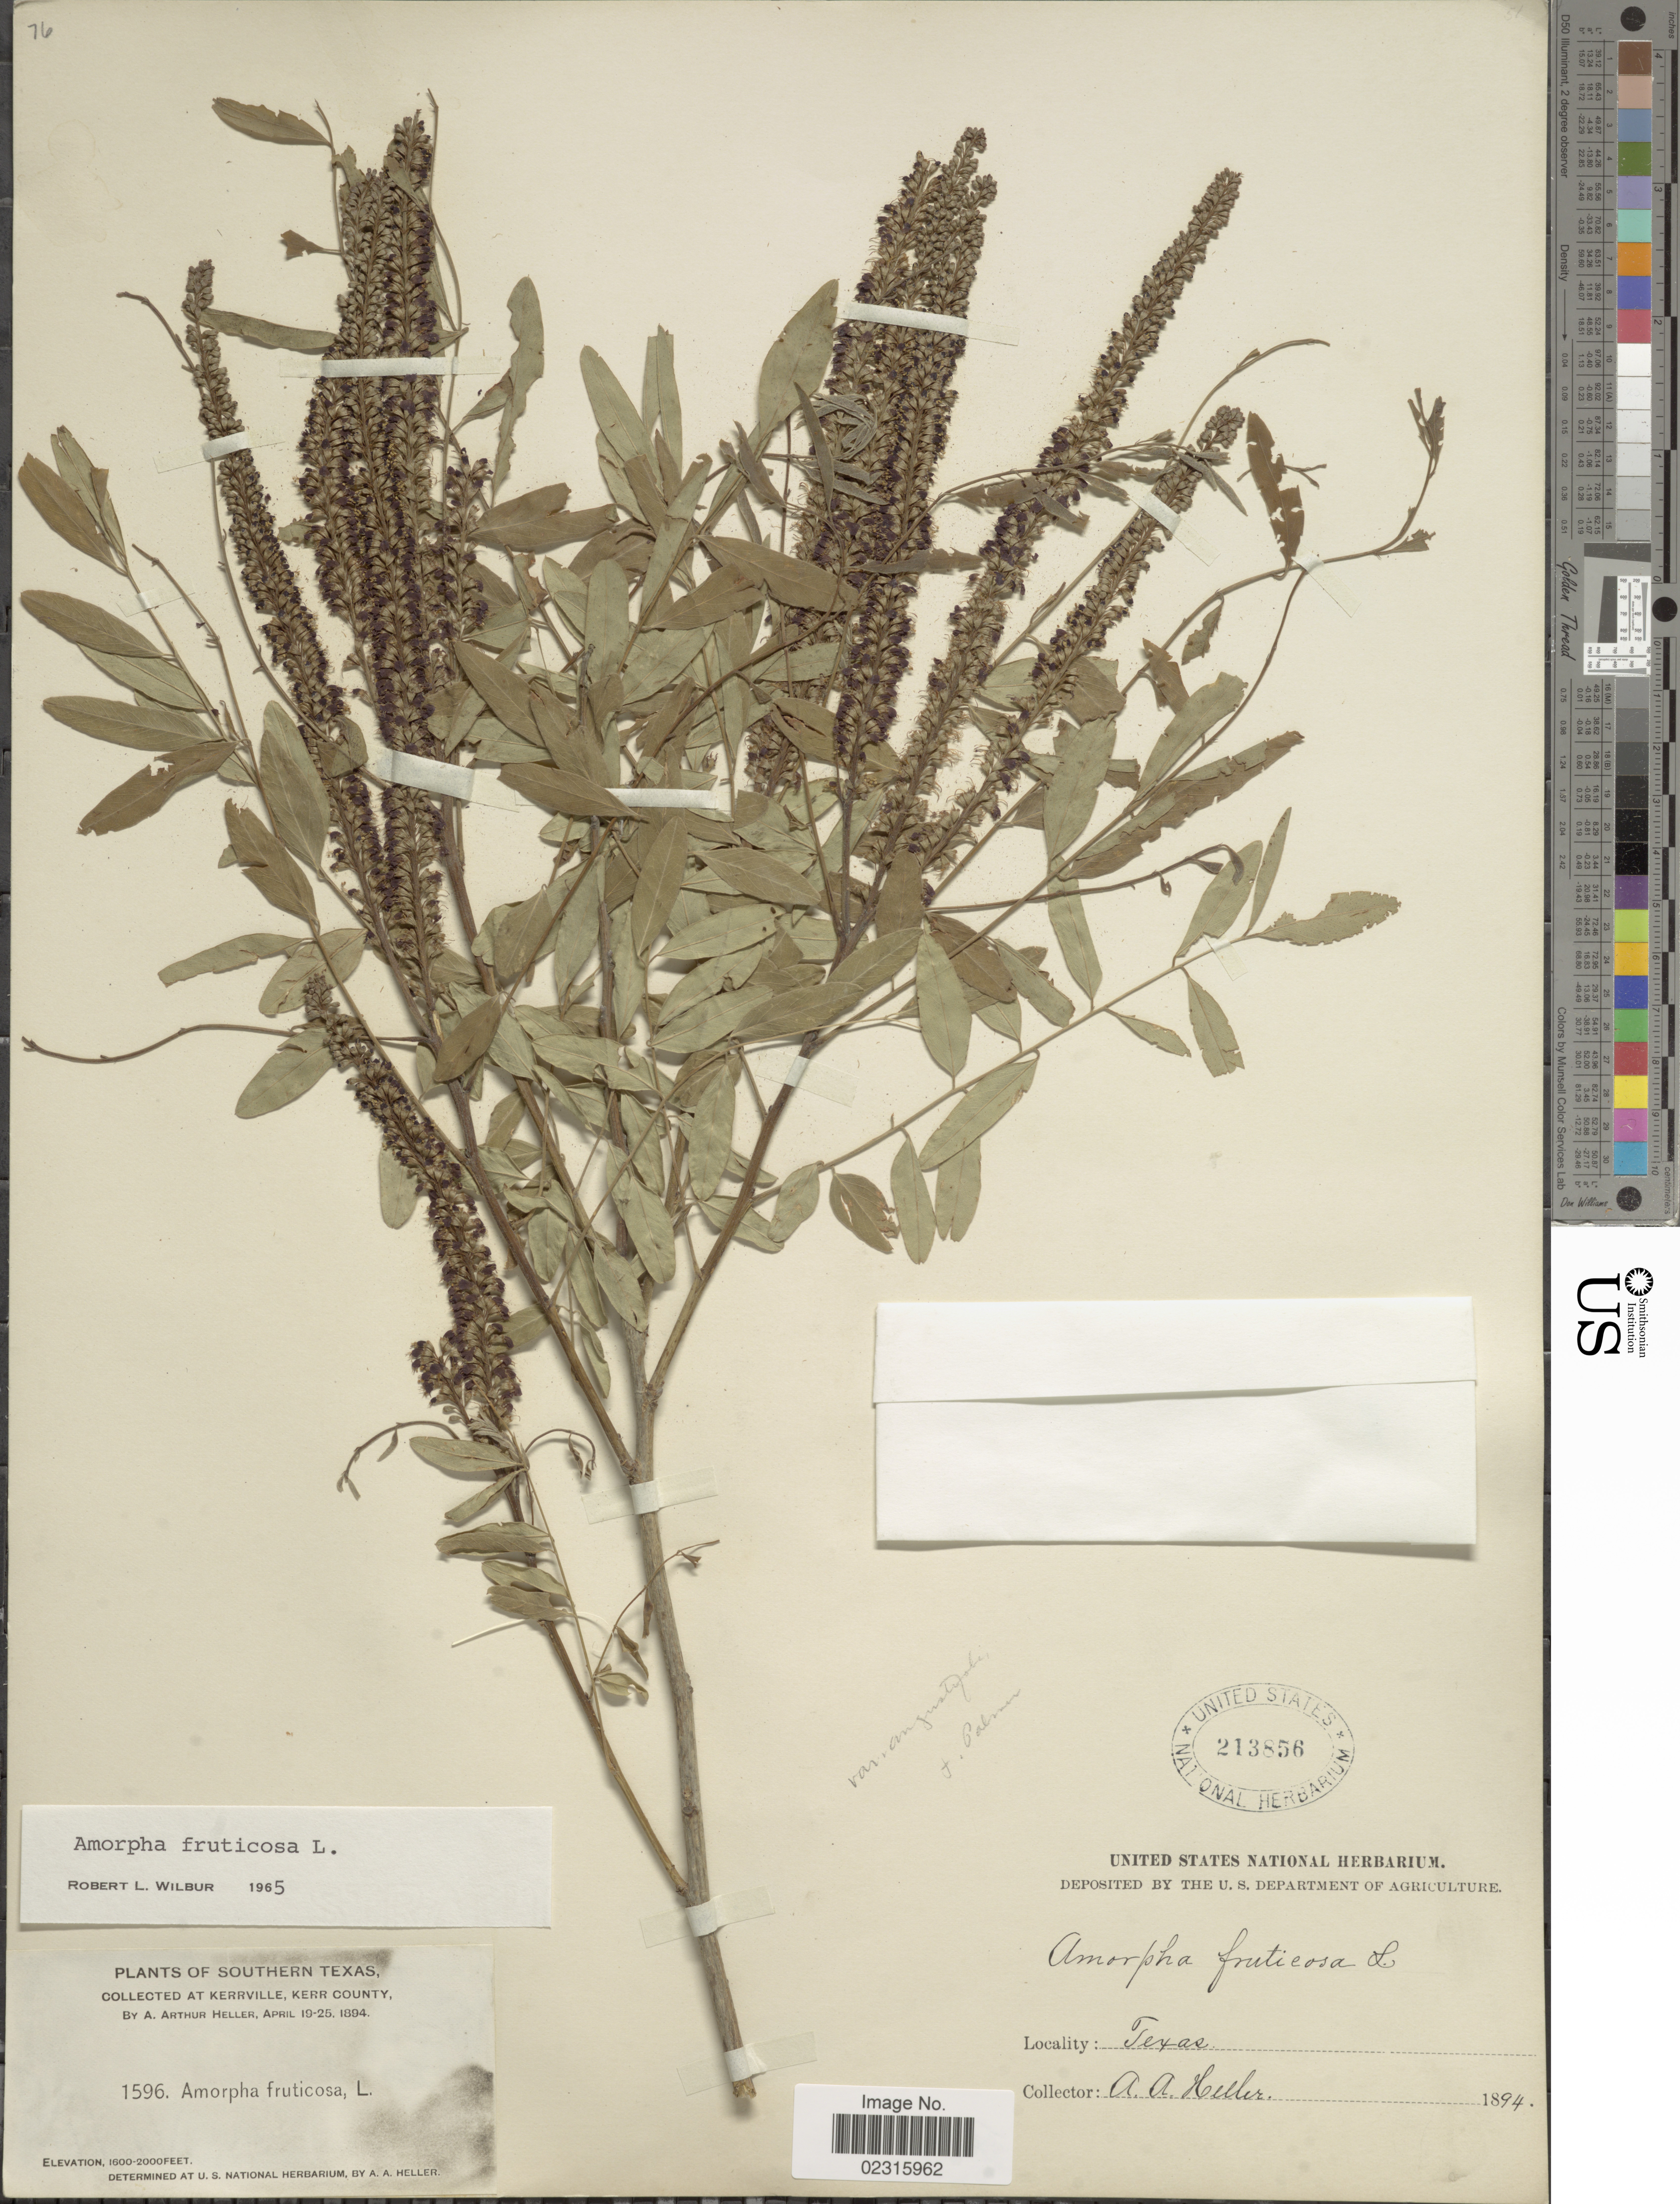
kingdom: Plantae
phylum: Tracheophyta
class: Magnoliopsida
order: Fabales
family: Fabaceae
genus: Amorpha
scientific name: Amorpha fruticosa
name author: L.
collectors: A. A. Heller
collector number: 1596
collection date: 1894-04-19/1894-04-25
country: United States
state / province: Texas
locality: Southern Texas at Kerrville, Kerr County.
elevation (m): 488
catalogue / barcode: US 213856